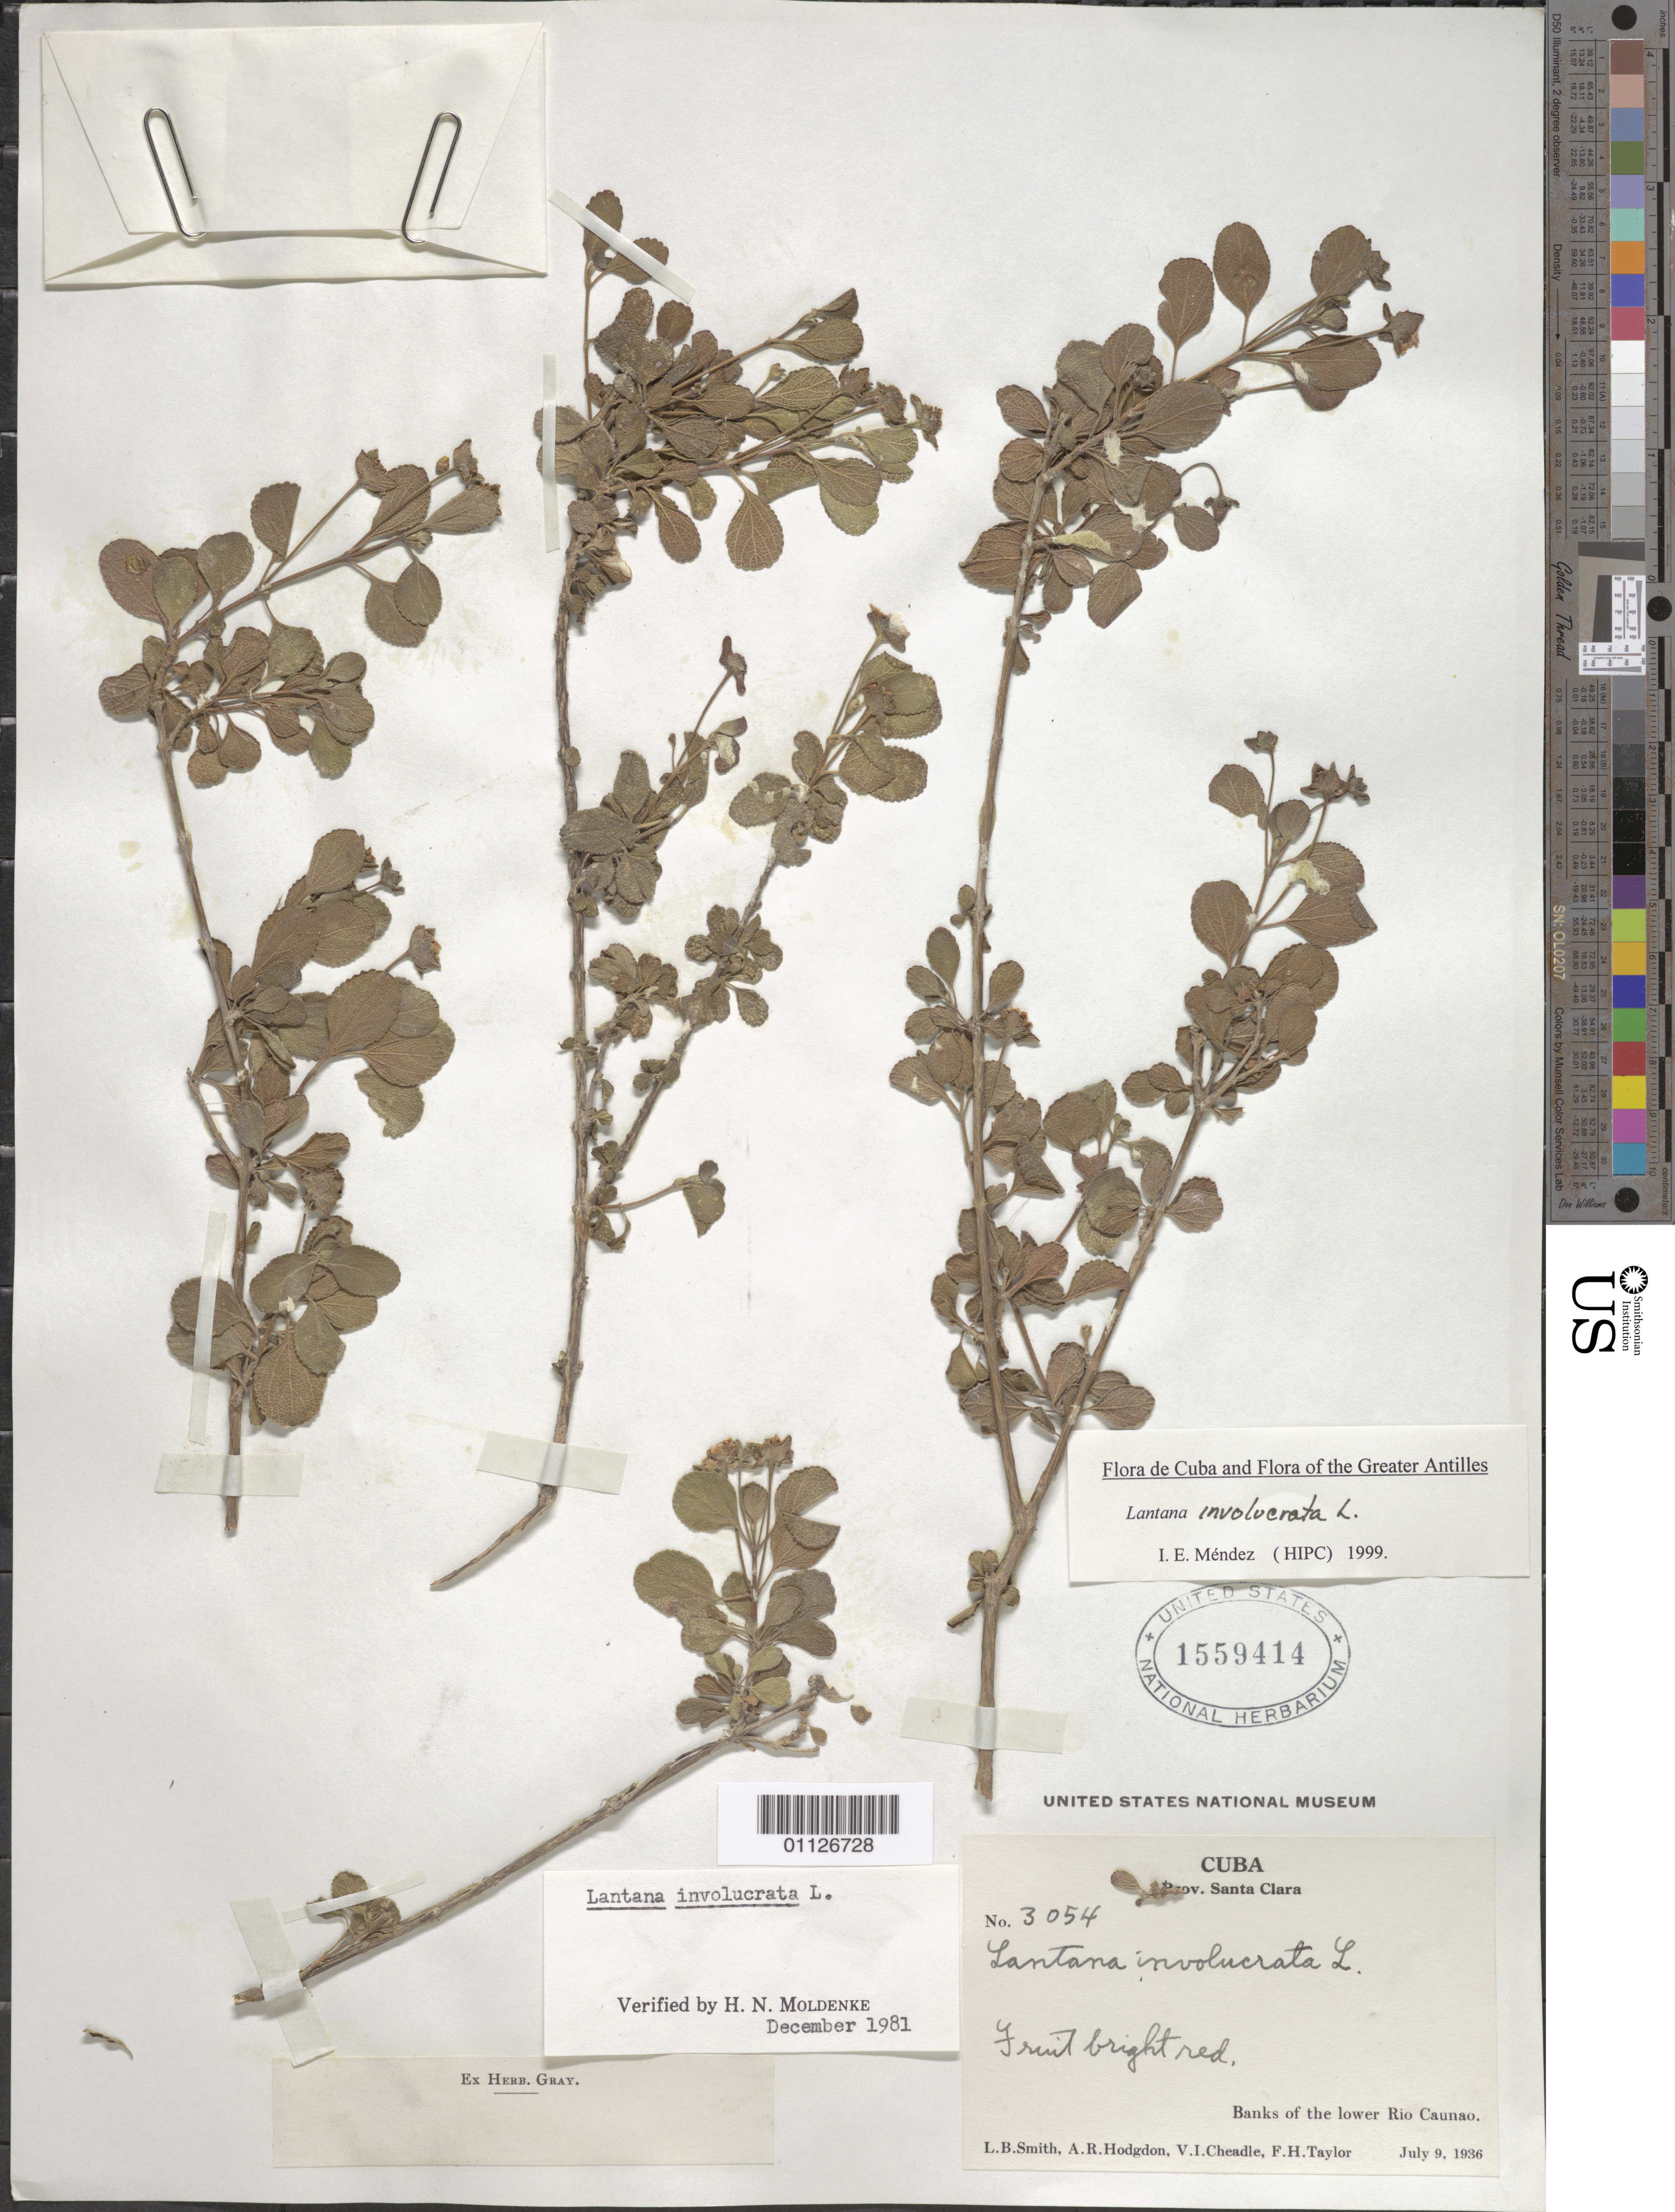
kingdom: Plantae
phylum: Tracheophyta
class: Magnoliopsida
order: Lamiales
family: Verbenaceae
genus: Lantana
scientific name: Lantana involucrata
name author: L.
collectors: L. Smith, A. R. Hodgdon, V. I. Cheadle & F. H. Taylor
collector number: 3054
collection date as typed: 09 Jul 1936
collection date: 1936-07-09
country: Cuba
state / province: Cienfuegos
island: Cuba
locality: Banks of the lower Rio Caunao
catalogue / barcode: US 1559414